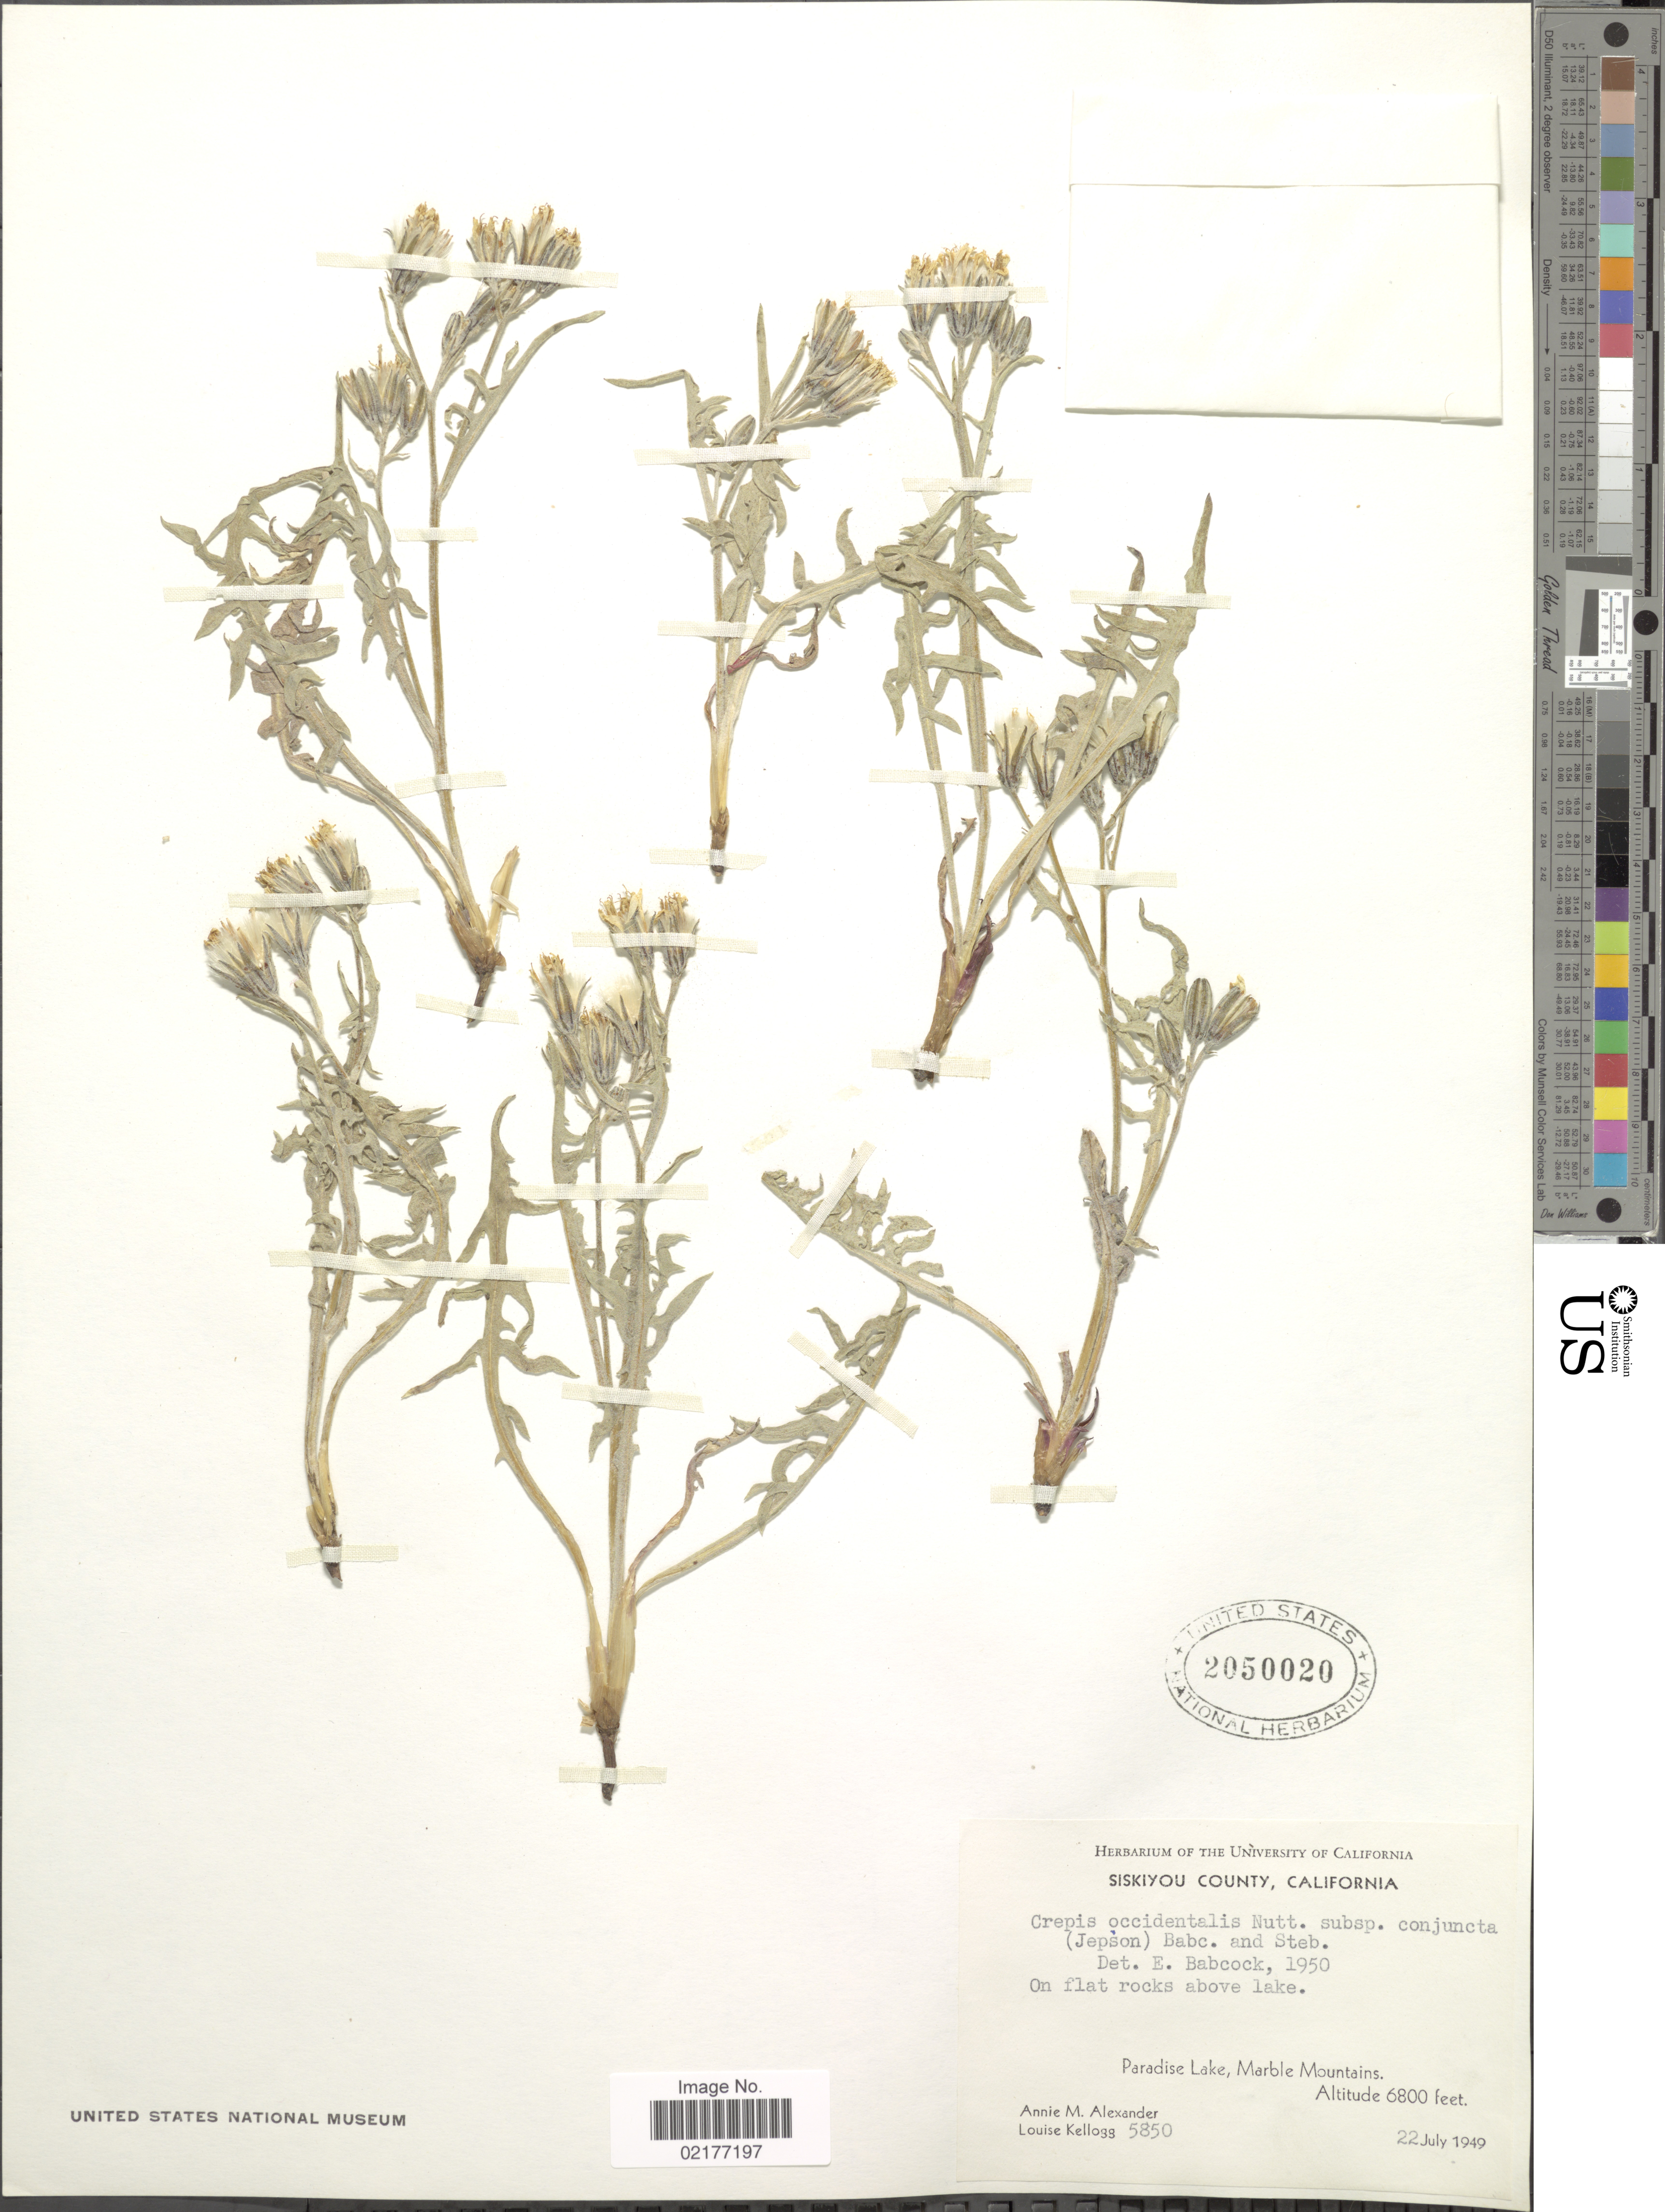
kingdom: Plantae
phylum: Tracheophyta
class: Magnoliopsida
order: Asterales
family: Asteraceae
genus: Crepis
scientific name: Crepis occidentalis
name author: Nutt.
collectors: A. M. Alexander & L. Kellogg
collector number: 5850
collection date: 1949-07-22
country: United States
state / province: California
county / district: Siskiyou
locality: Siskiyou County, California, Paradise Lake, Marble Mountains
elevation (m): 2073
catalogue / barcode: US 2050020